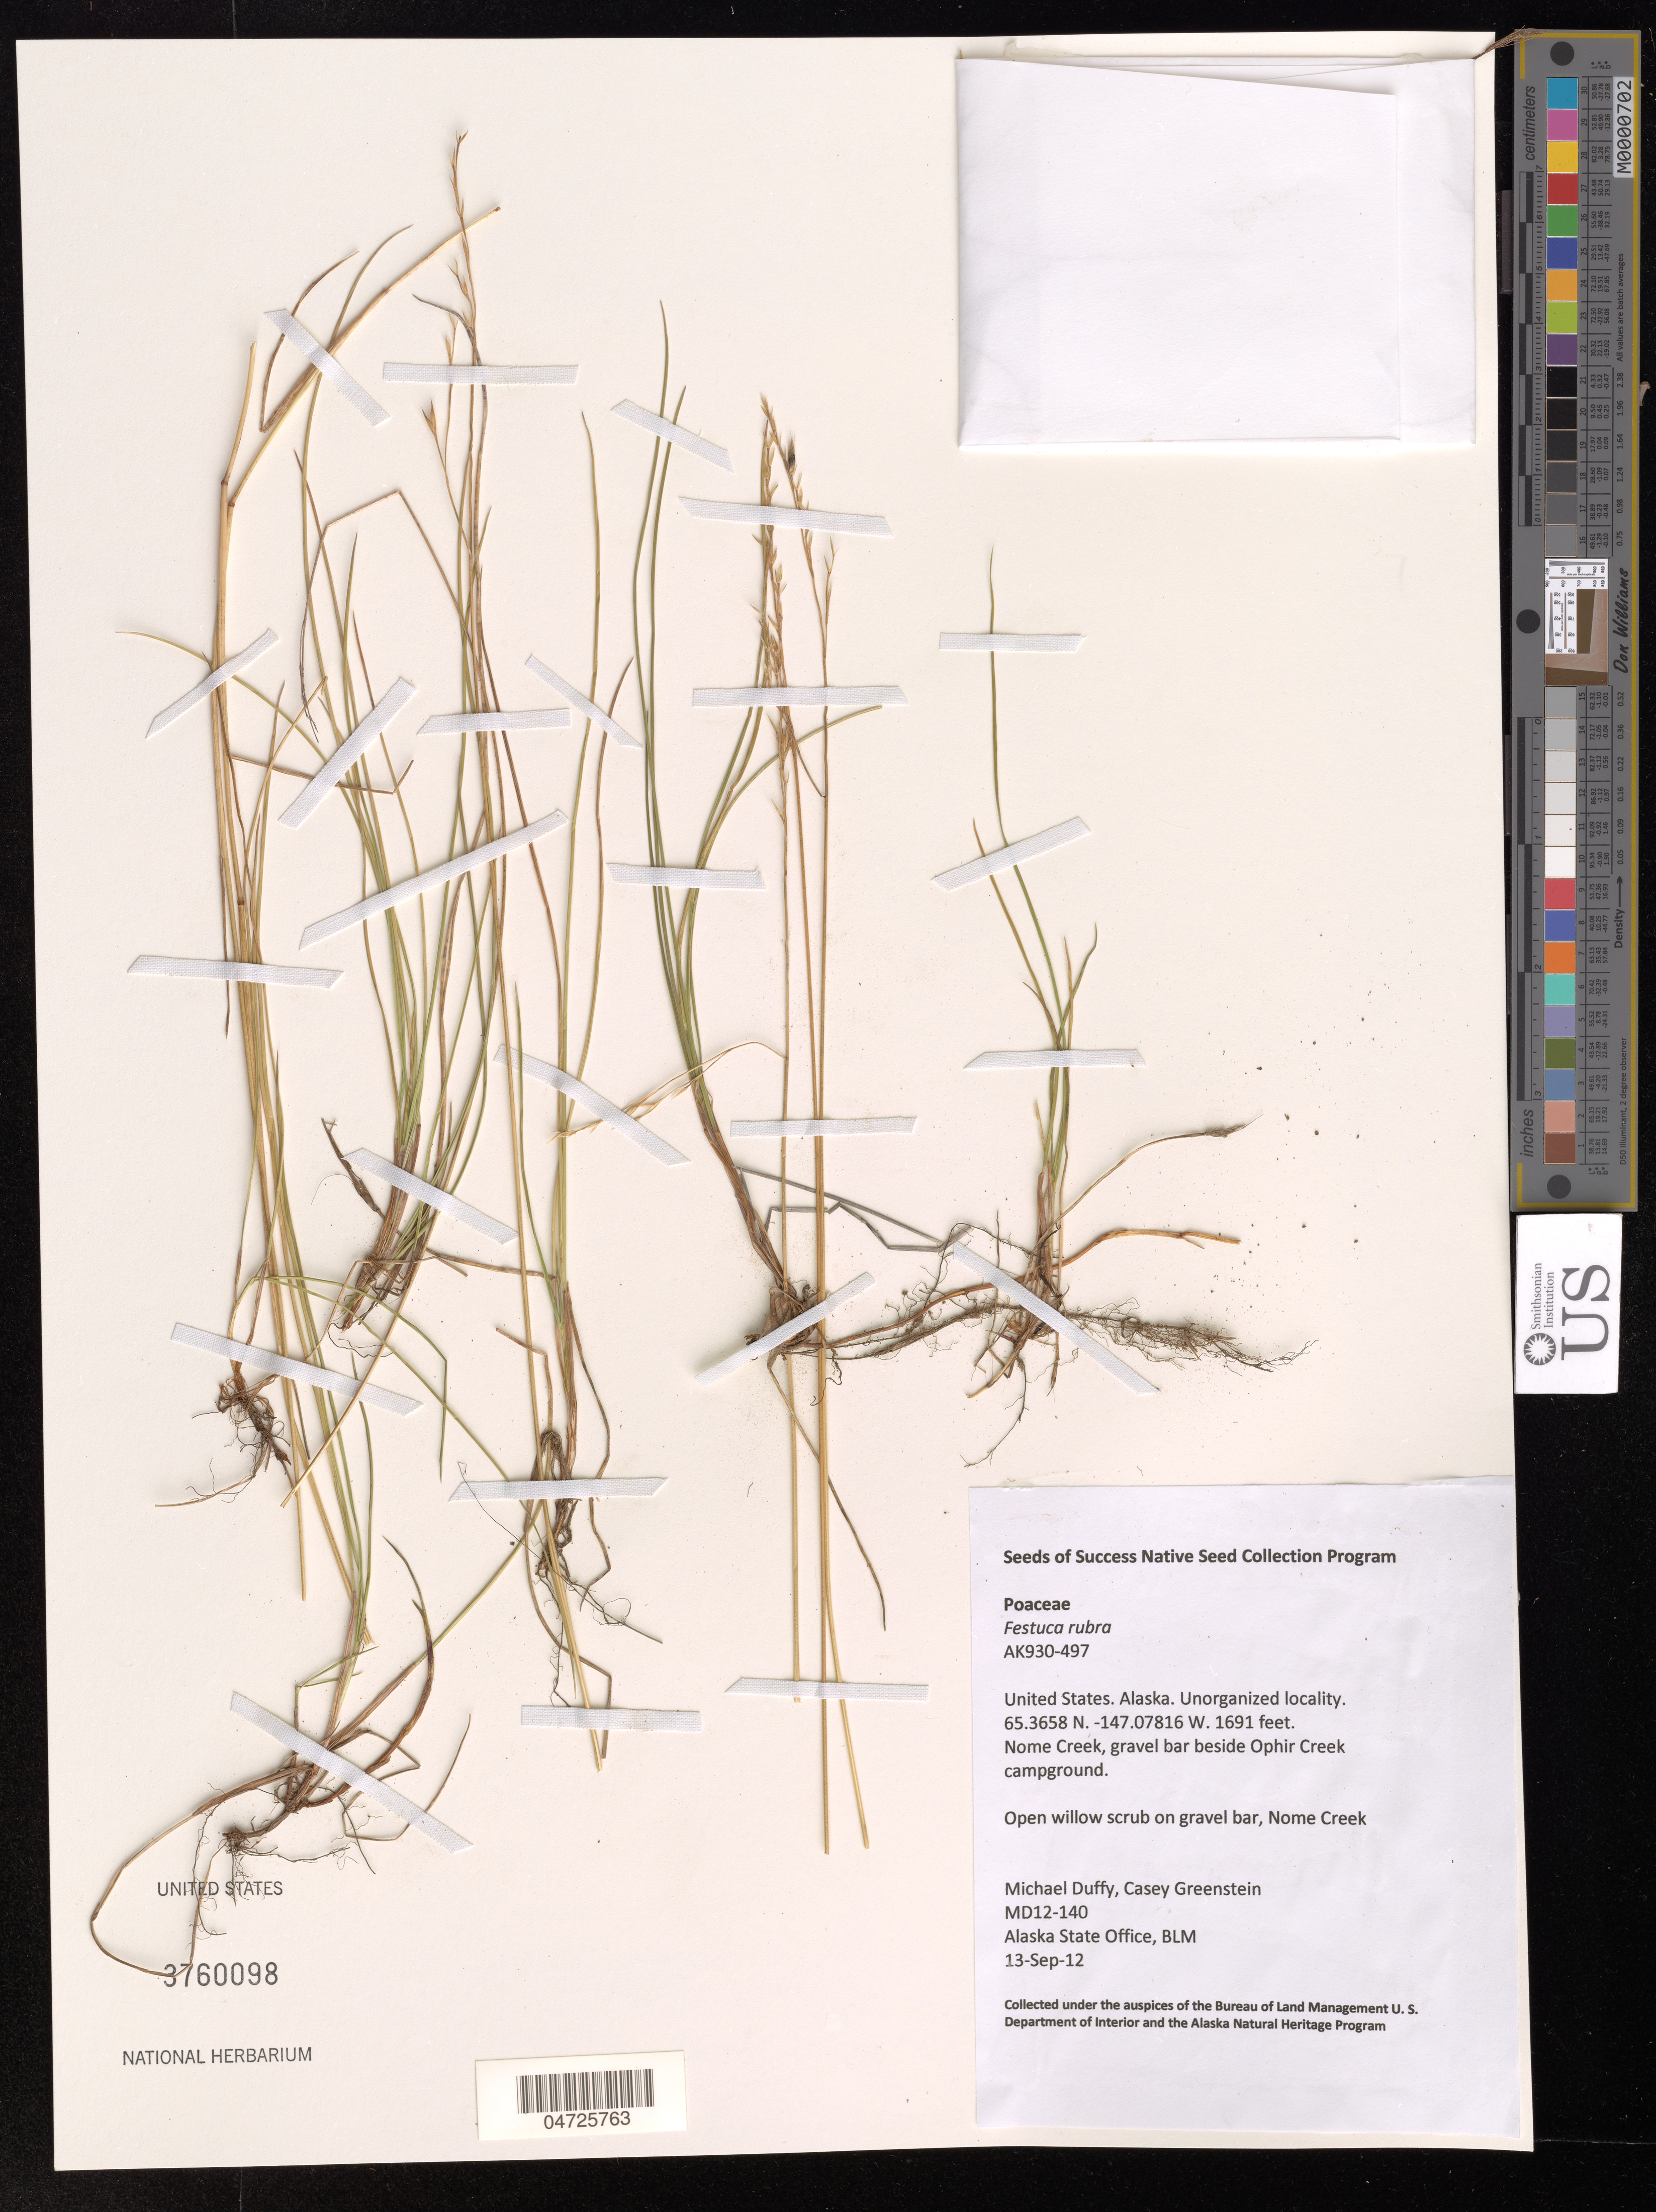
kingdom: Plantae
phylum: Tracheophyta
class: Liliopsida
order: Poales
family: Poaceae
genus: Festuca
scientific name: Festuca rubra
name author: L.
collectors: M. Duffy & C. Greenstein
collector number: MD12-140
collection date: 2012-09-13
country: United States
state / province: Alaska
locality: Nome Creek, gravel bar beside Ophir Creek campground.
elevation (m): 515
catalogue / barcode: US 3760098